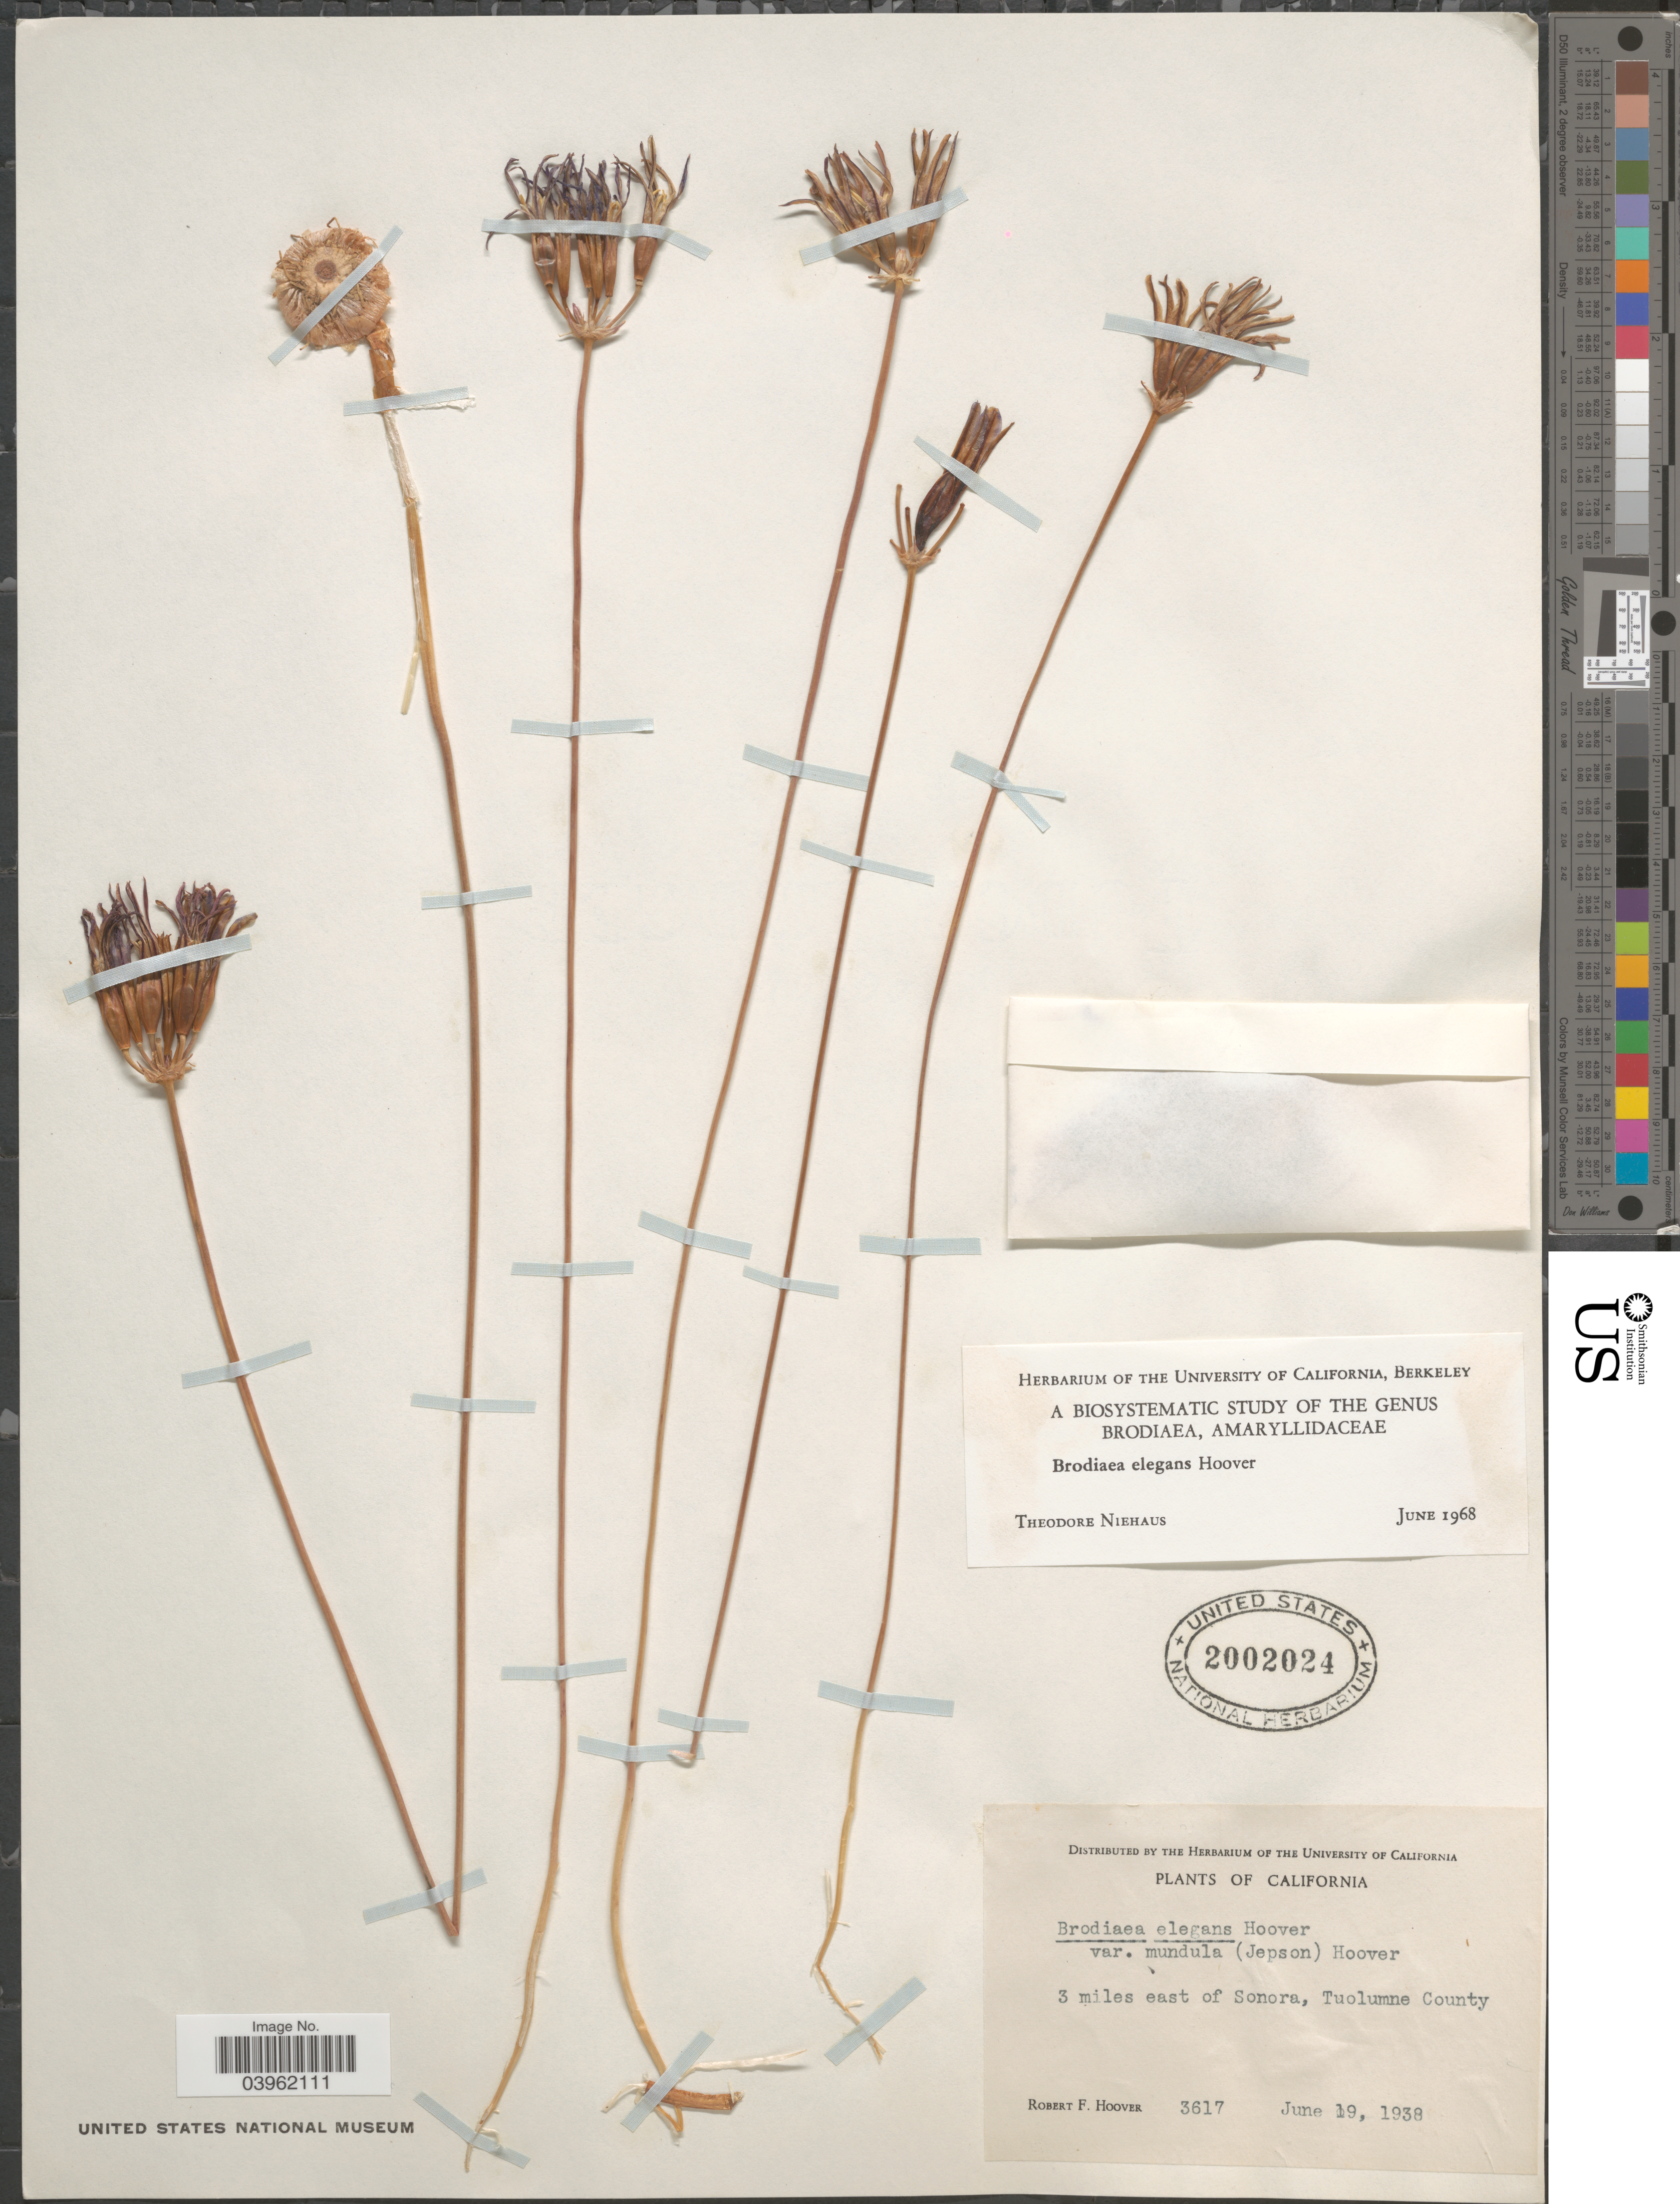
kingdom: Plantae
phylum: Tracheophyta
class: Liliopsida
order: Asparagales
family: Asparagaceae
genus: Brodiaea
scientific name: Brodiaea elegans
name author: Hoover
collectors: R. F. Hoover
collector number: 3617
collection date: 1938-06-19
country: United States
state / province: California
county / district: Tuolumne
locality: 3 miles east of Sonora, Tuolumne County.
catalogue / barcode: US 2002024